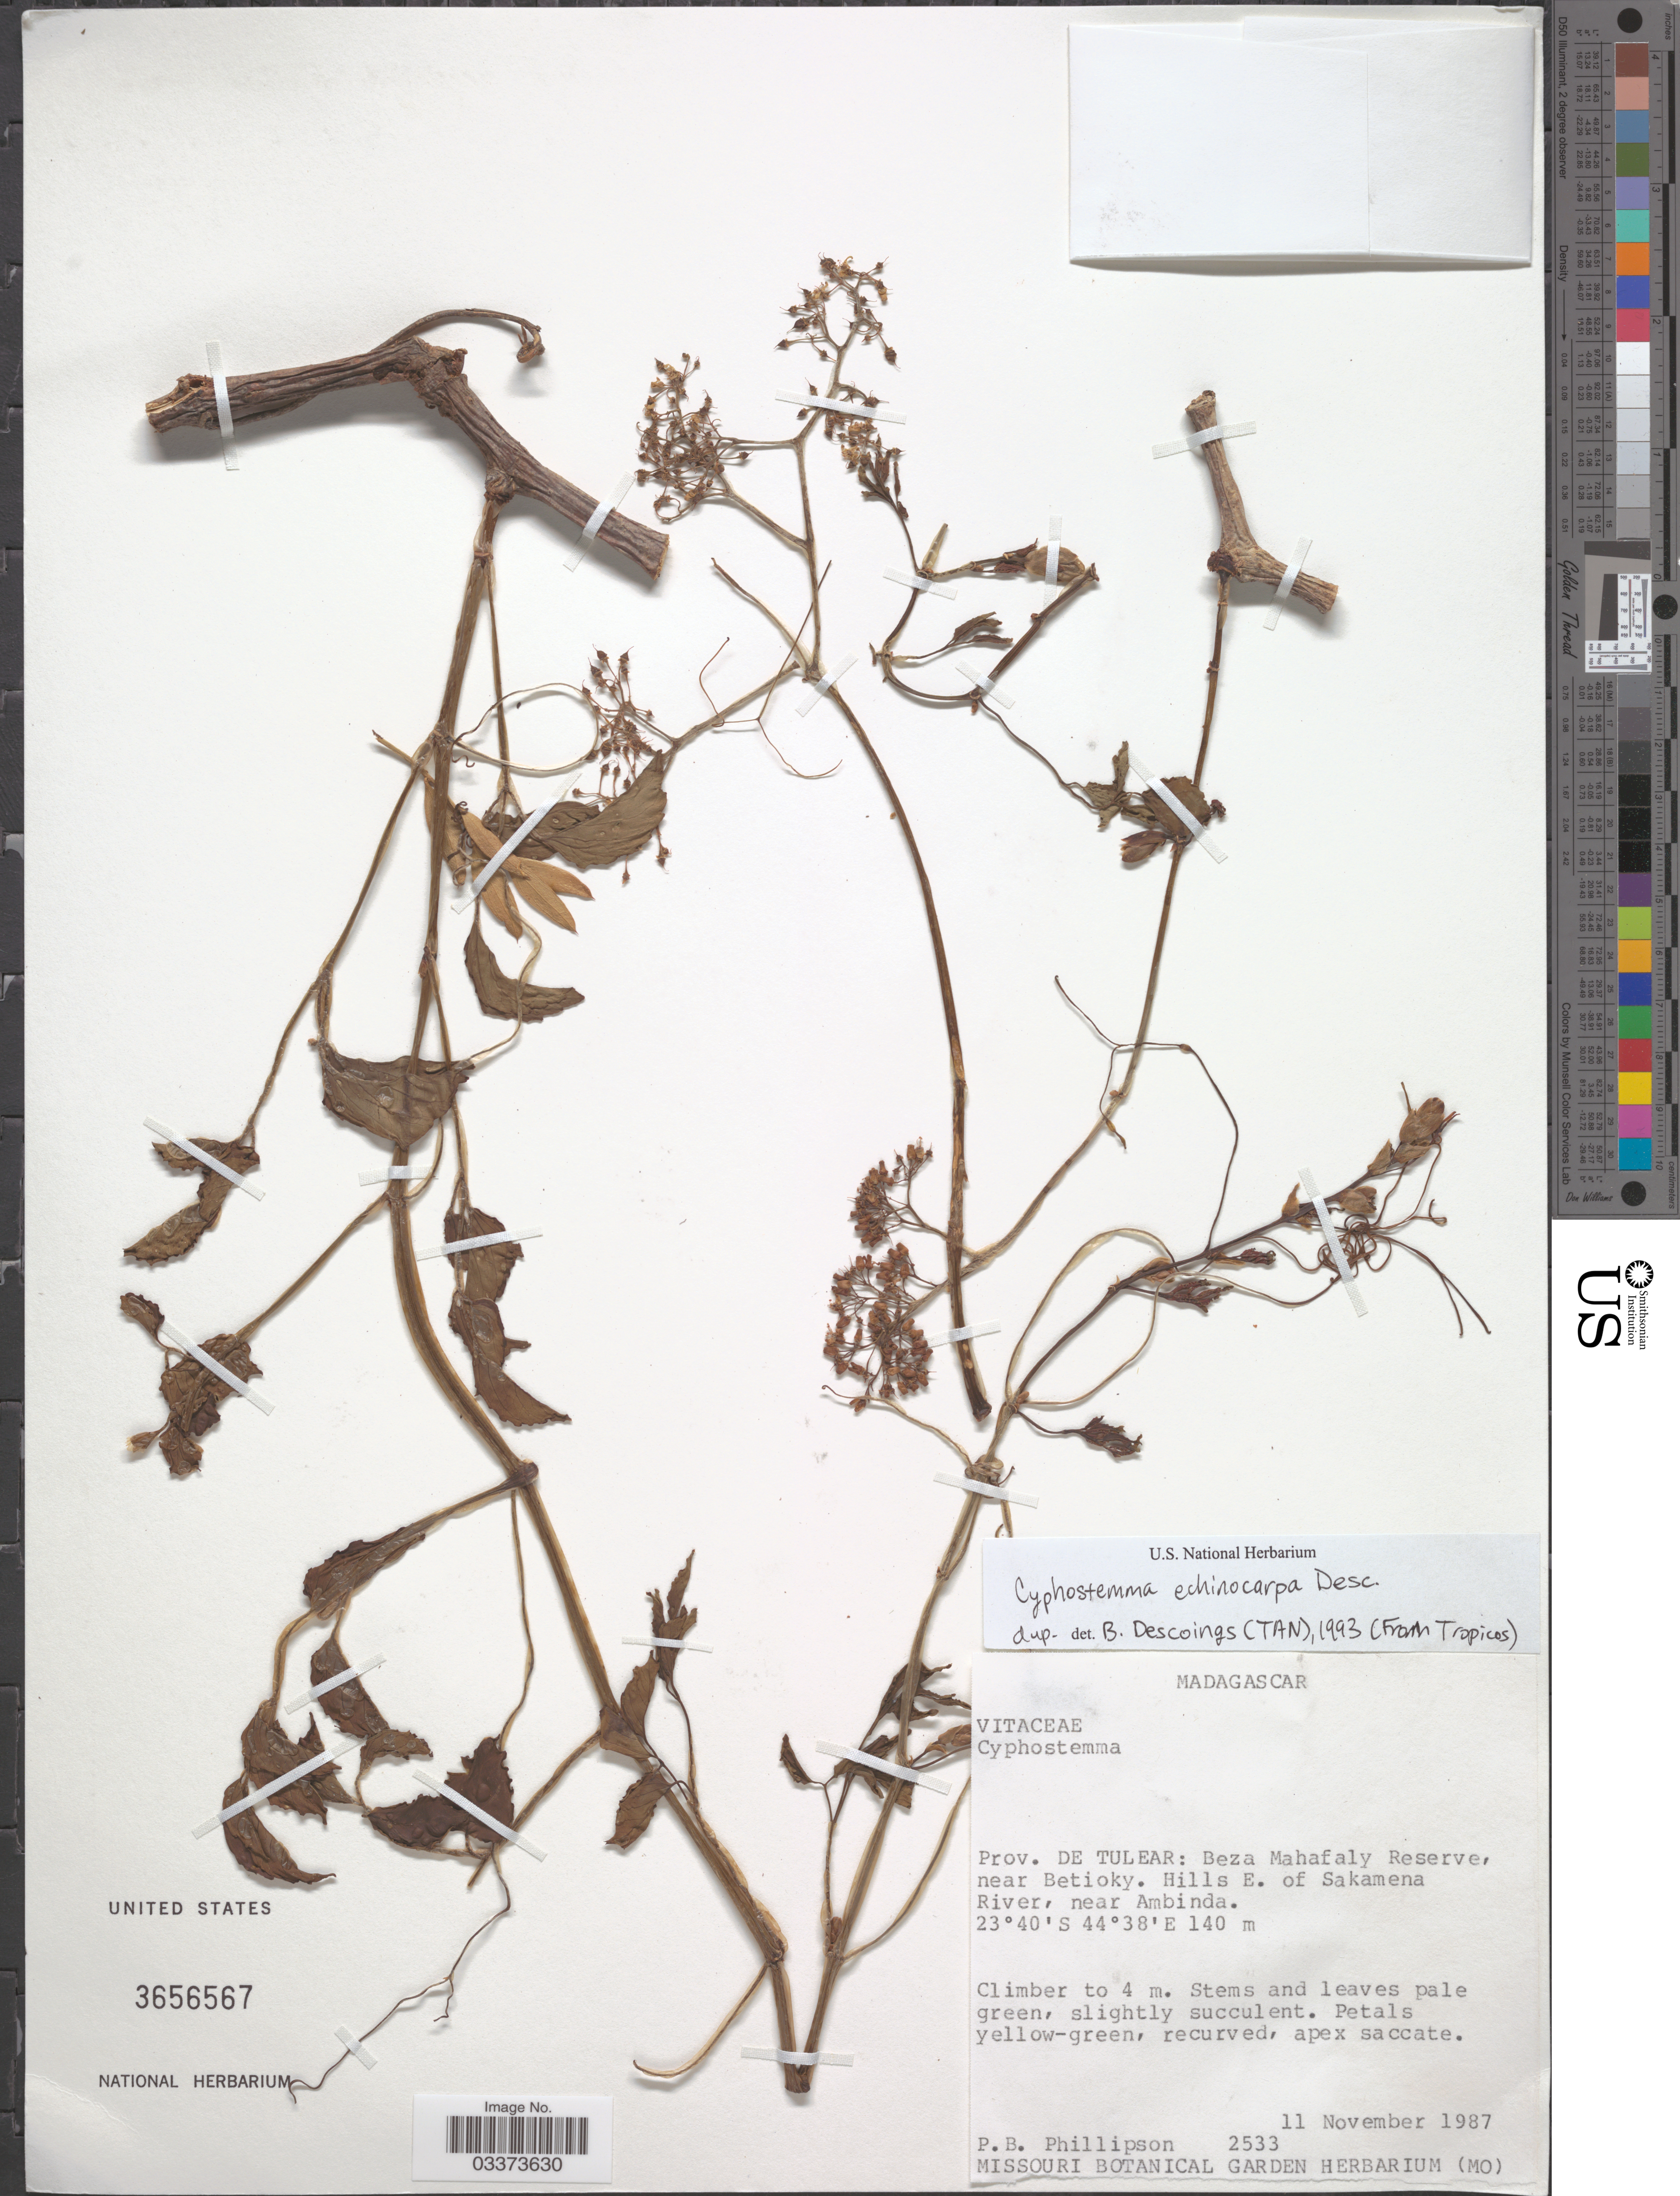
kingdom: Plantae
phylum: Tracheophyta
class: Magnoliopsida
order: Vitales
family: Vitaceae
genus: Cyphostemma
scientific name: Cyphostemma echinocarpa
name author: Desc.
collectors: P. B. Phillipson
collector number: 2533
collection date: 1987-11-11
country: Madagascar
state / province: Atsimo-Andrefana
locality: Prov. De Tulear: Beza Mahafaly Reserve, near Betioky. Hills E. of Sakamena River, near Ambinda.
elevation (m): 140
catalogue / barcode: US 3656567